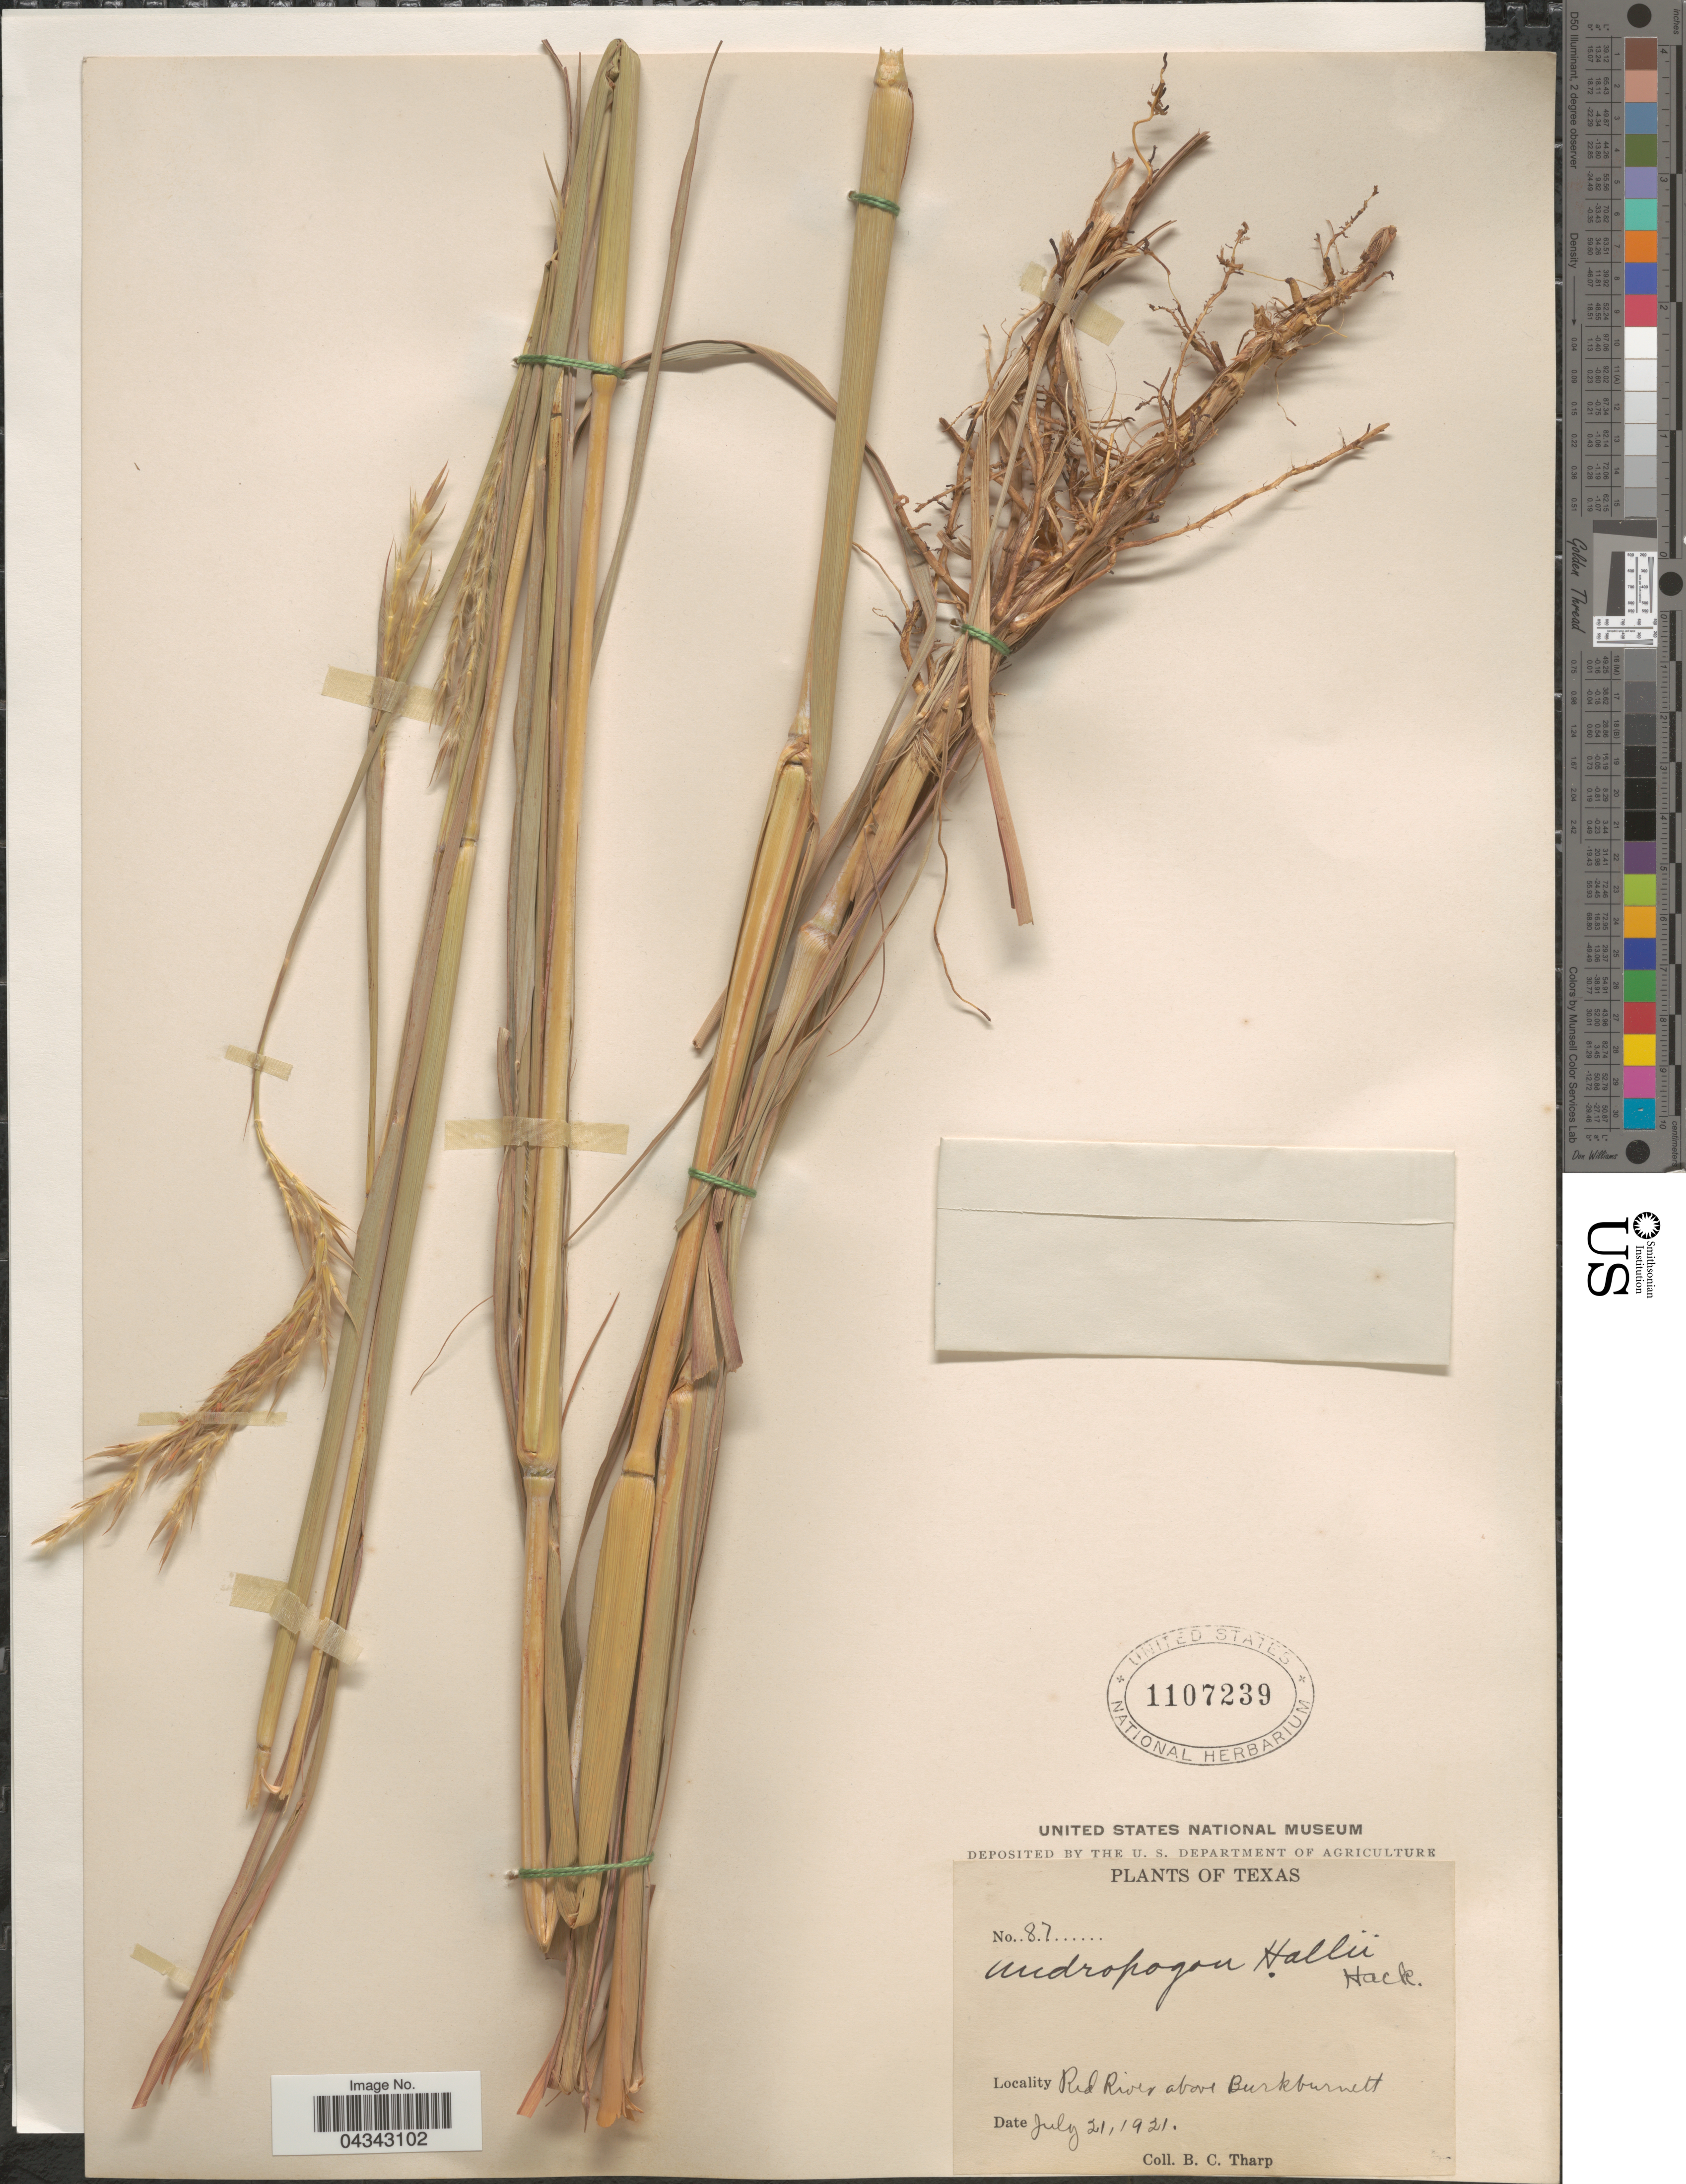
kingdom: Plantae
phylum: Tracheophyta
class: Liliopsida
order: Poales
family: Poaceae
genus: Andropogon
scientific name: Andropogon gerardii subsp. hallii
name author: (Hack.) Wipff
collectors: B. C. Tharp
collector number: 87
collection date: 1921-07-21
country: United States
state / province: Texas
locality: Red River above Burkburnett.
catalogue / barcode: US 1107239